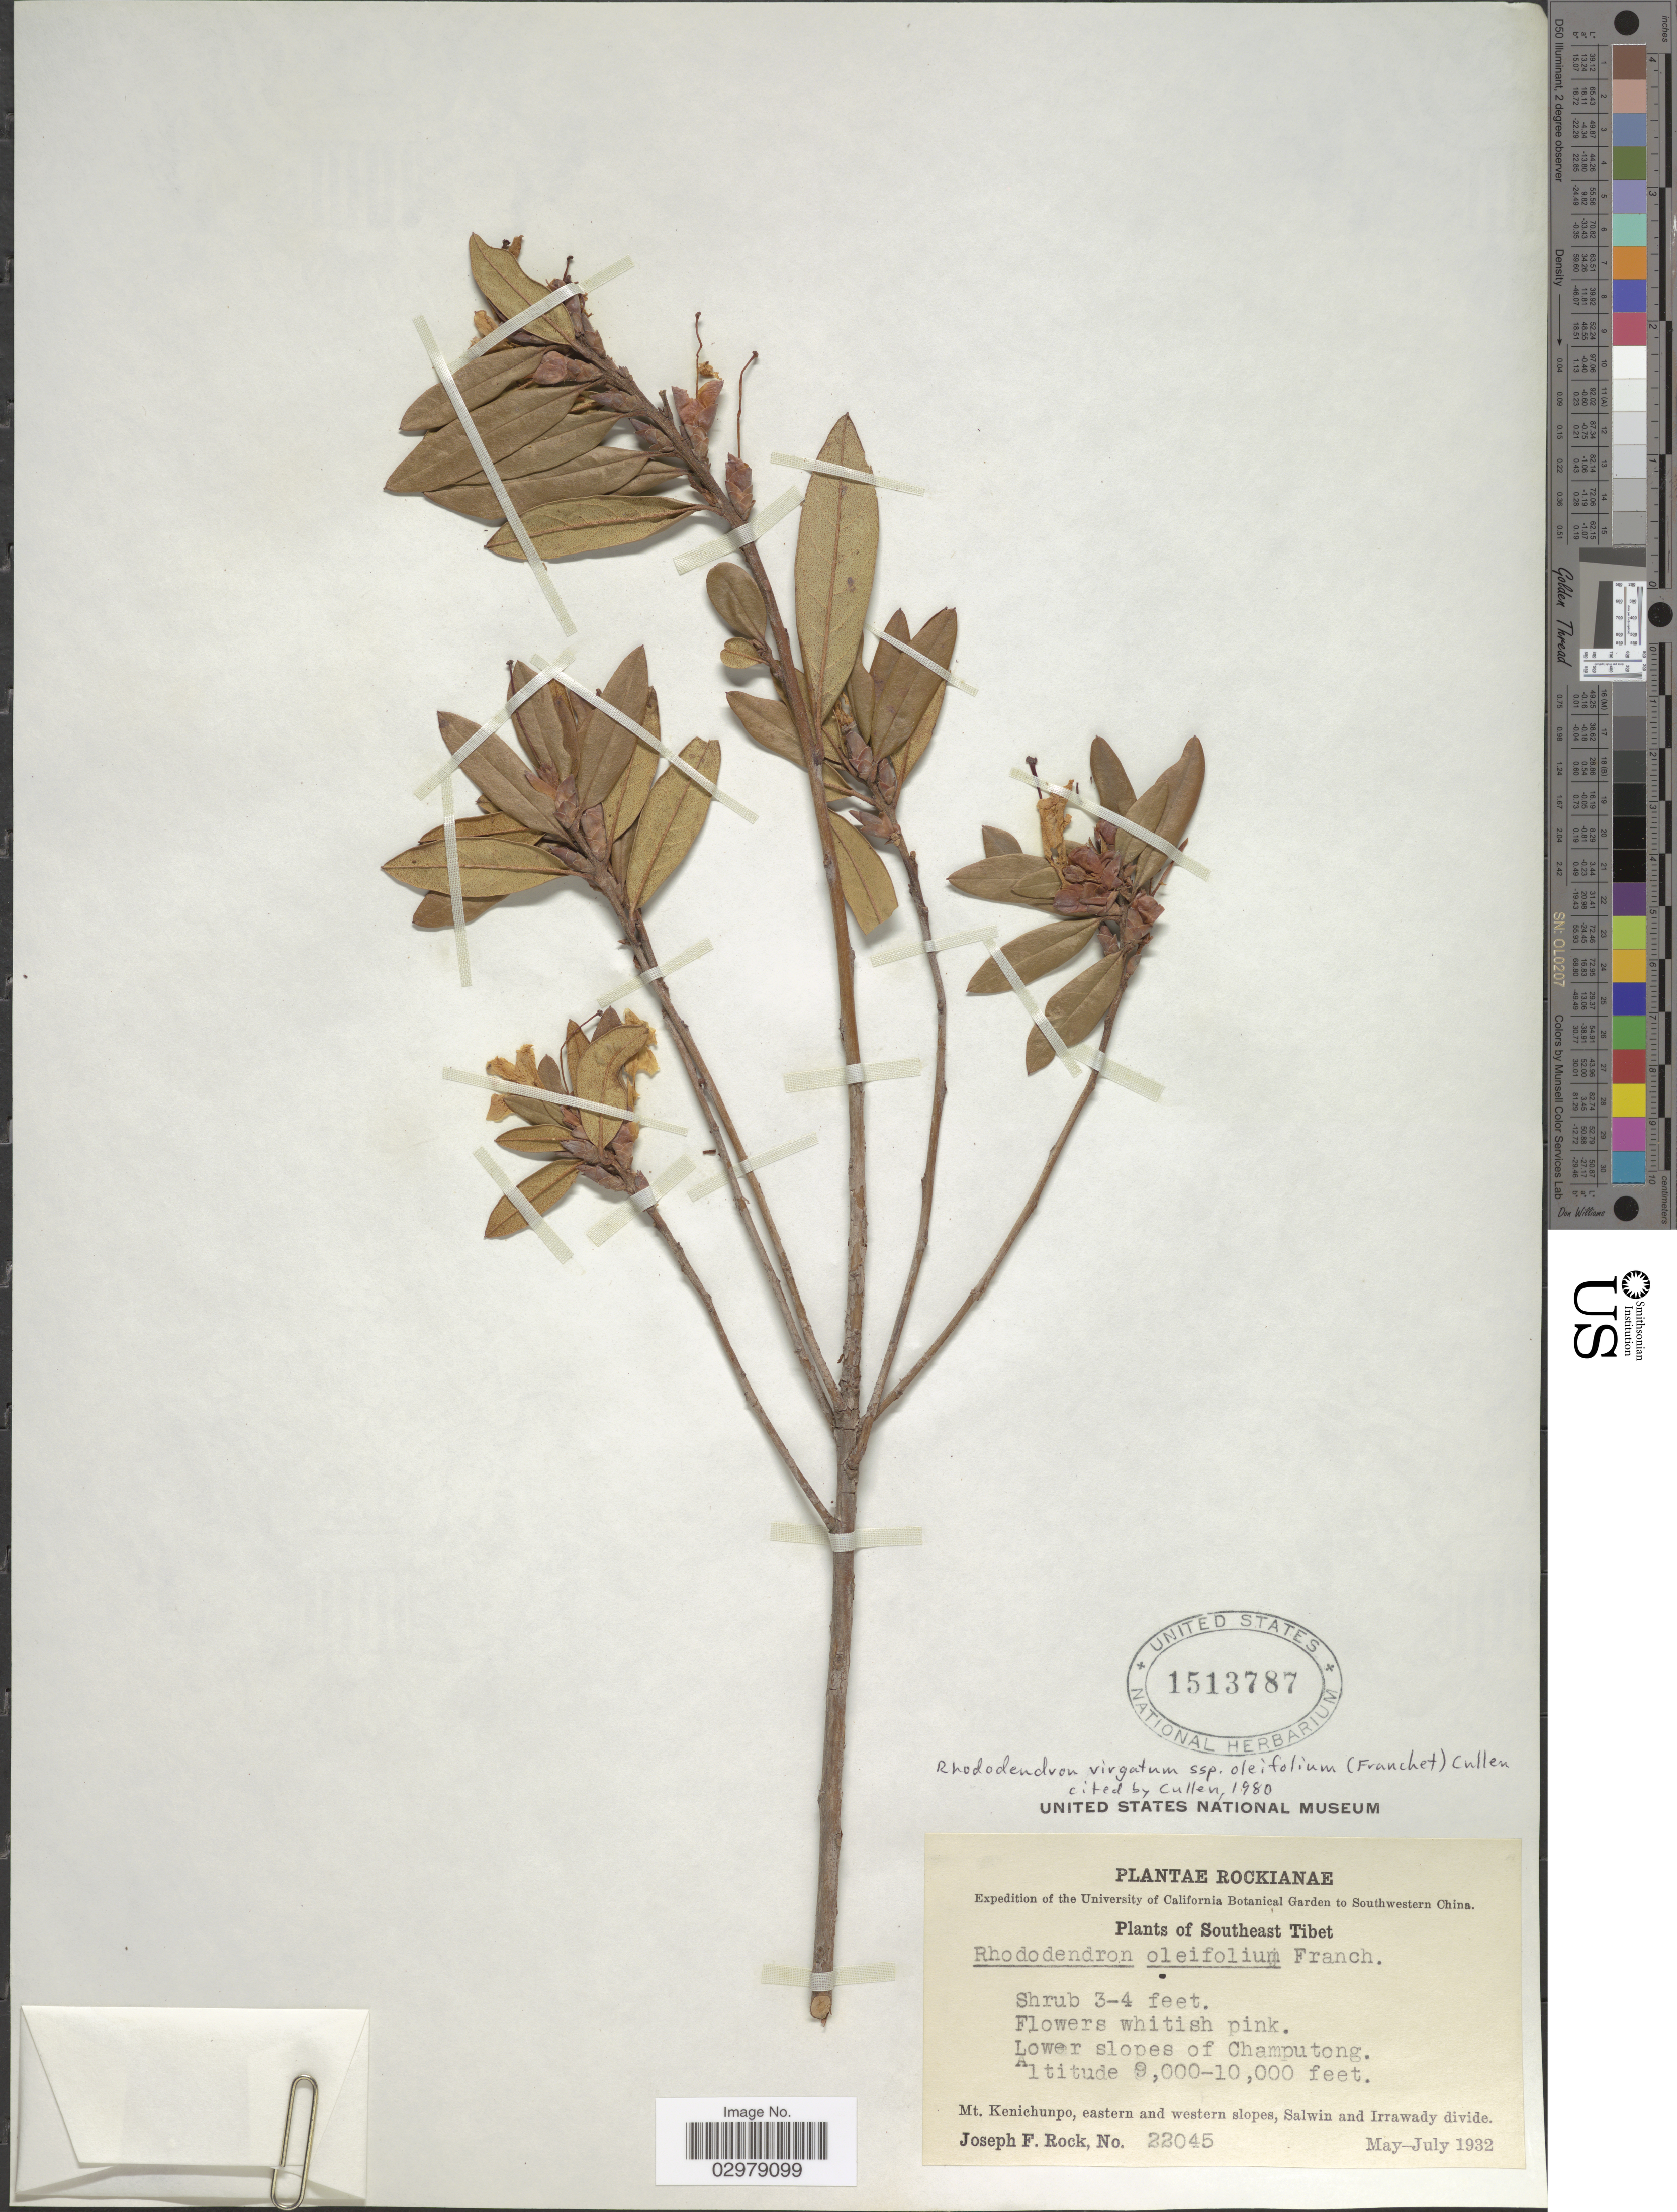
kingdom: Plantae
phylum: Tracheophyta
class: Magnoliopsida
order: Ericales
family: Ericaceae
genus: Rhododendron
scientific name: Rhododendron virgatum subsp. oleifolium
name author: (Franch.) Cullen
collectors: J. F. Rock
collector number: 22045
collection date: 1932-05/1932-07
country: China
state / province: Xizang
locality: Southwestern China. Southeast Tibet. Lower slopes of Champutong. Mt. Kenichunpo, eastern and western slopes, alwin and Irrawady divide.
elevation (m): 2743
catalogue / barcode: US 1513787